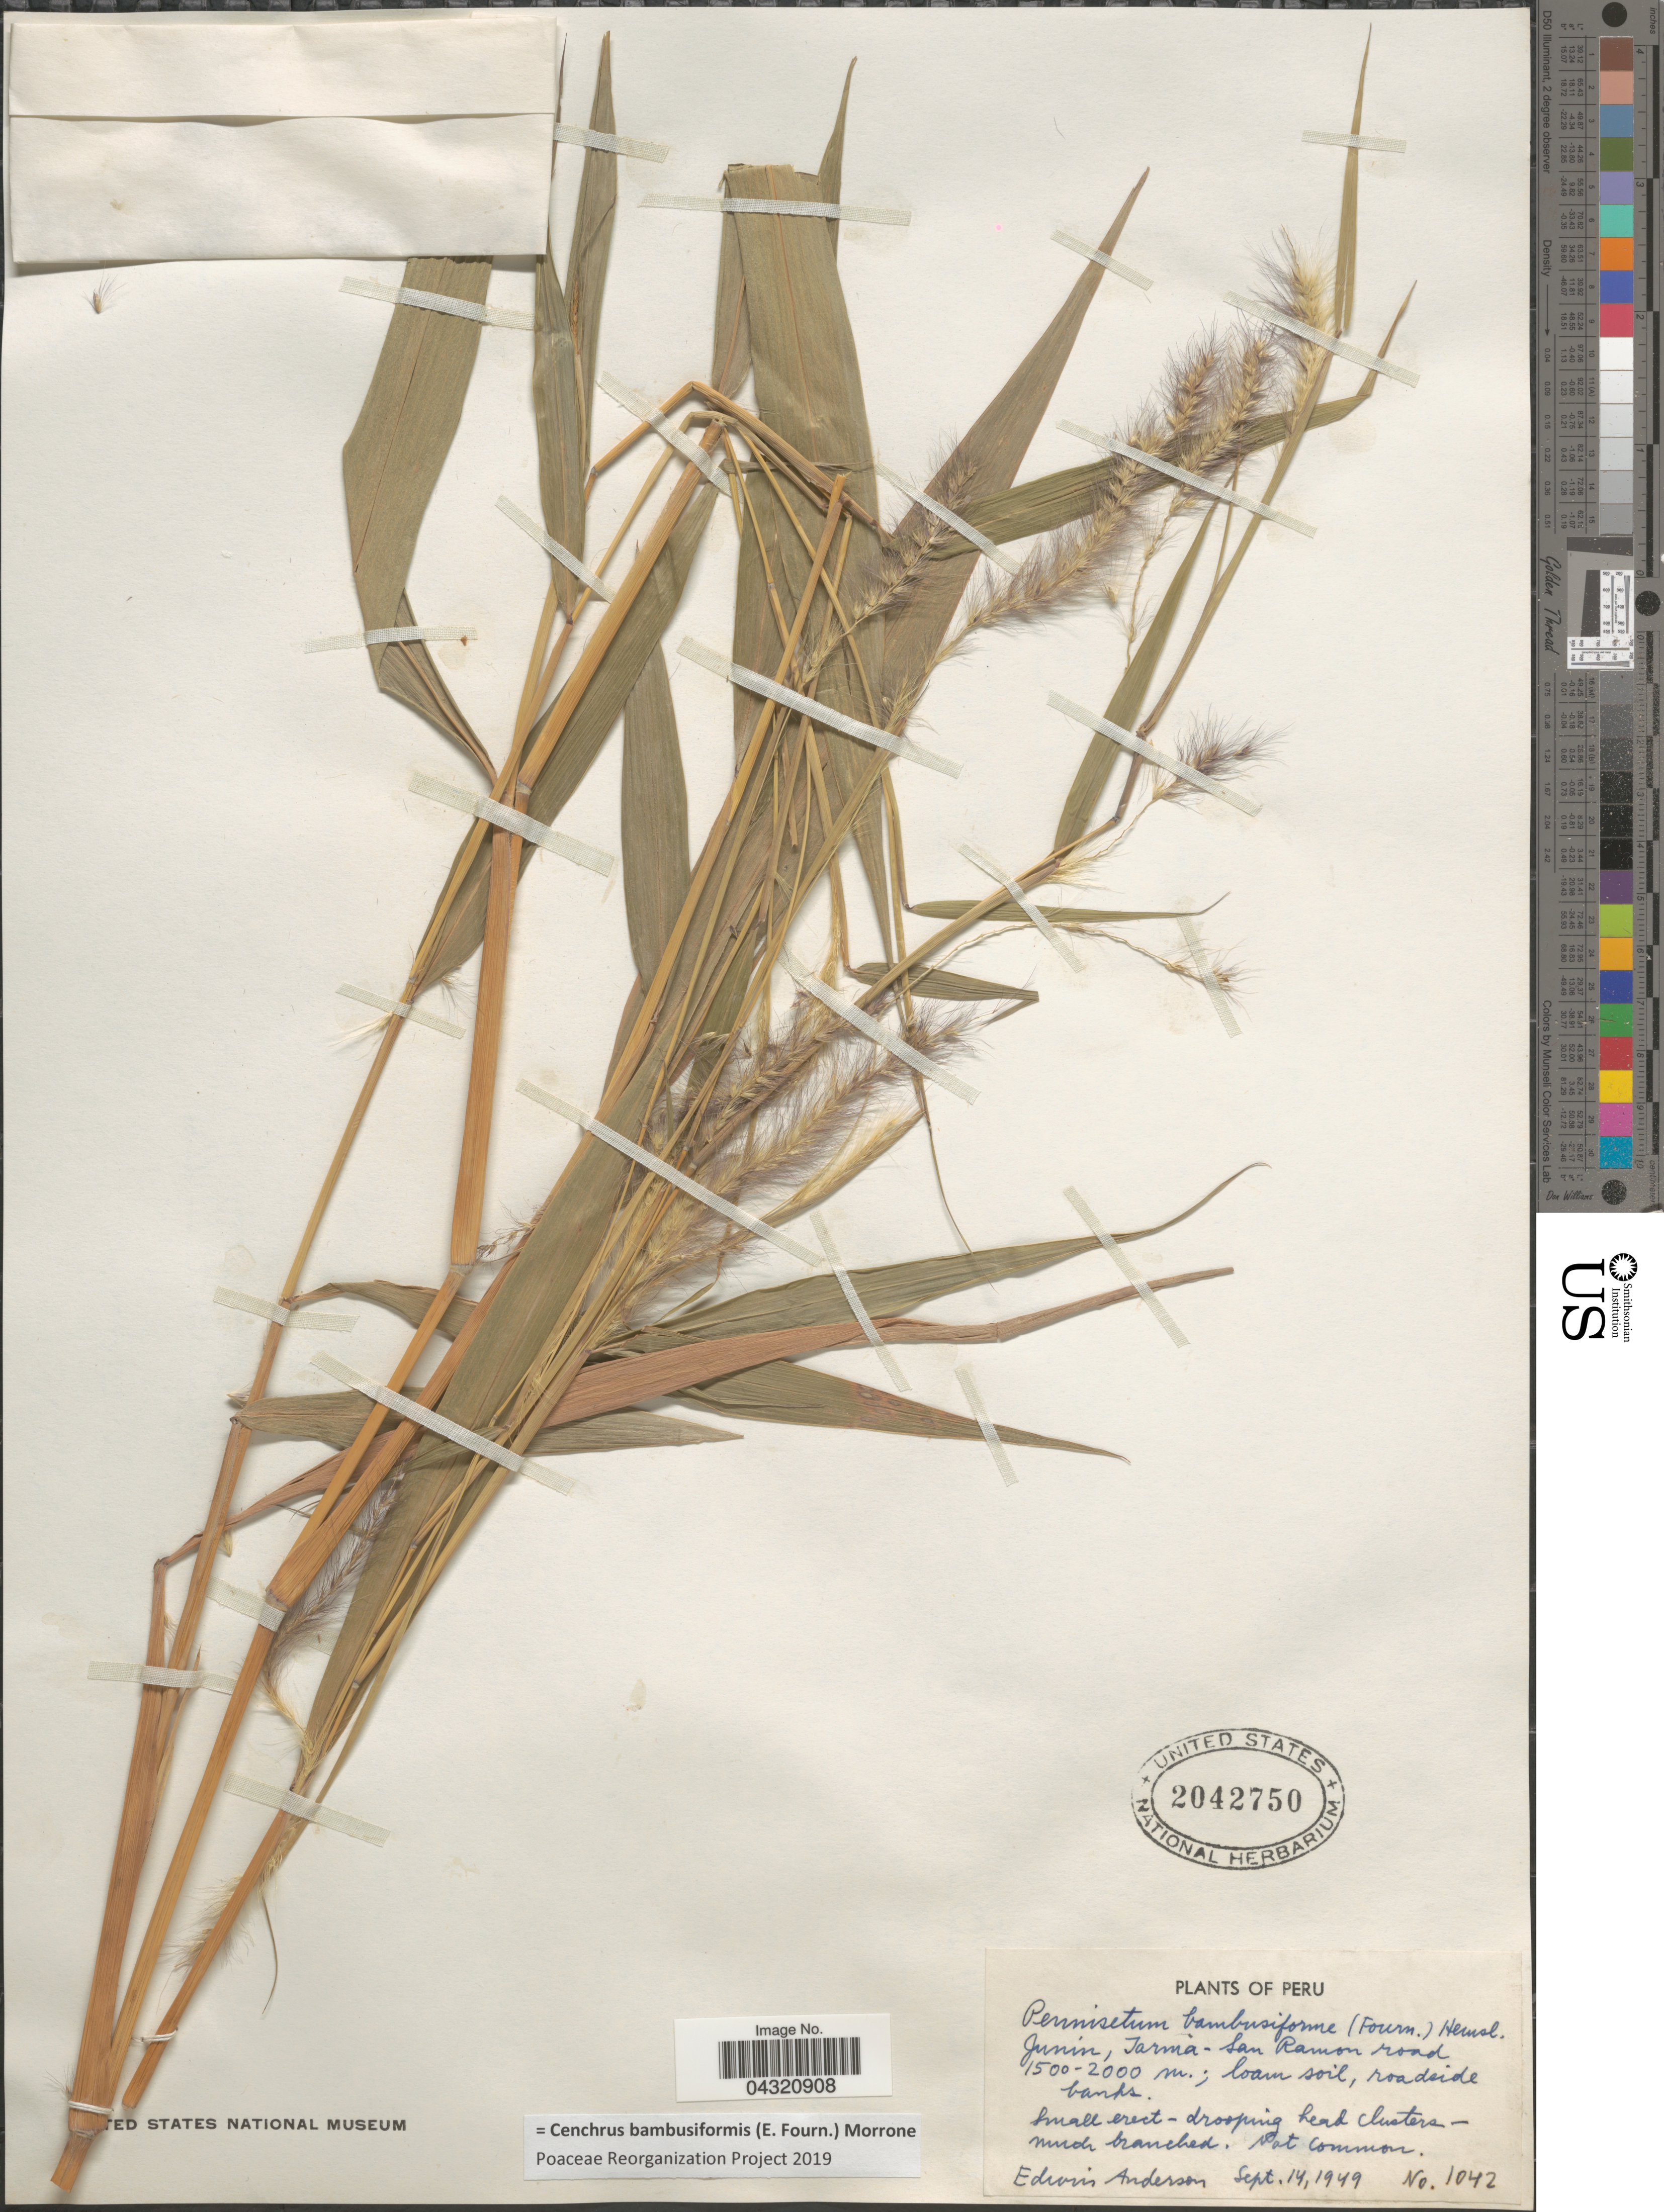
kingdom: Plantae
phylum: Tracheophyta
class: Liliopsida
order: Poales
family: Poaceae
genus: Cenchrus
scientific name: Cenchrus brownii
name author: Roem. & Schult.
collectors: E. Anderson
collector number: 1042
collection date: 1949-09-14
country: Peru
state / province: Junín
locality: Tarma - San Ramon road.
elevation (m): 1500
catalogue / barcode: US 2042750